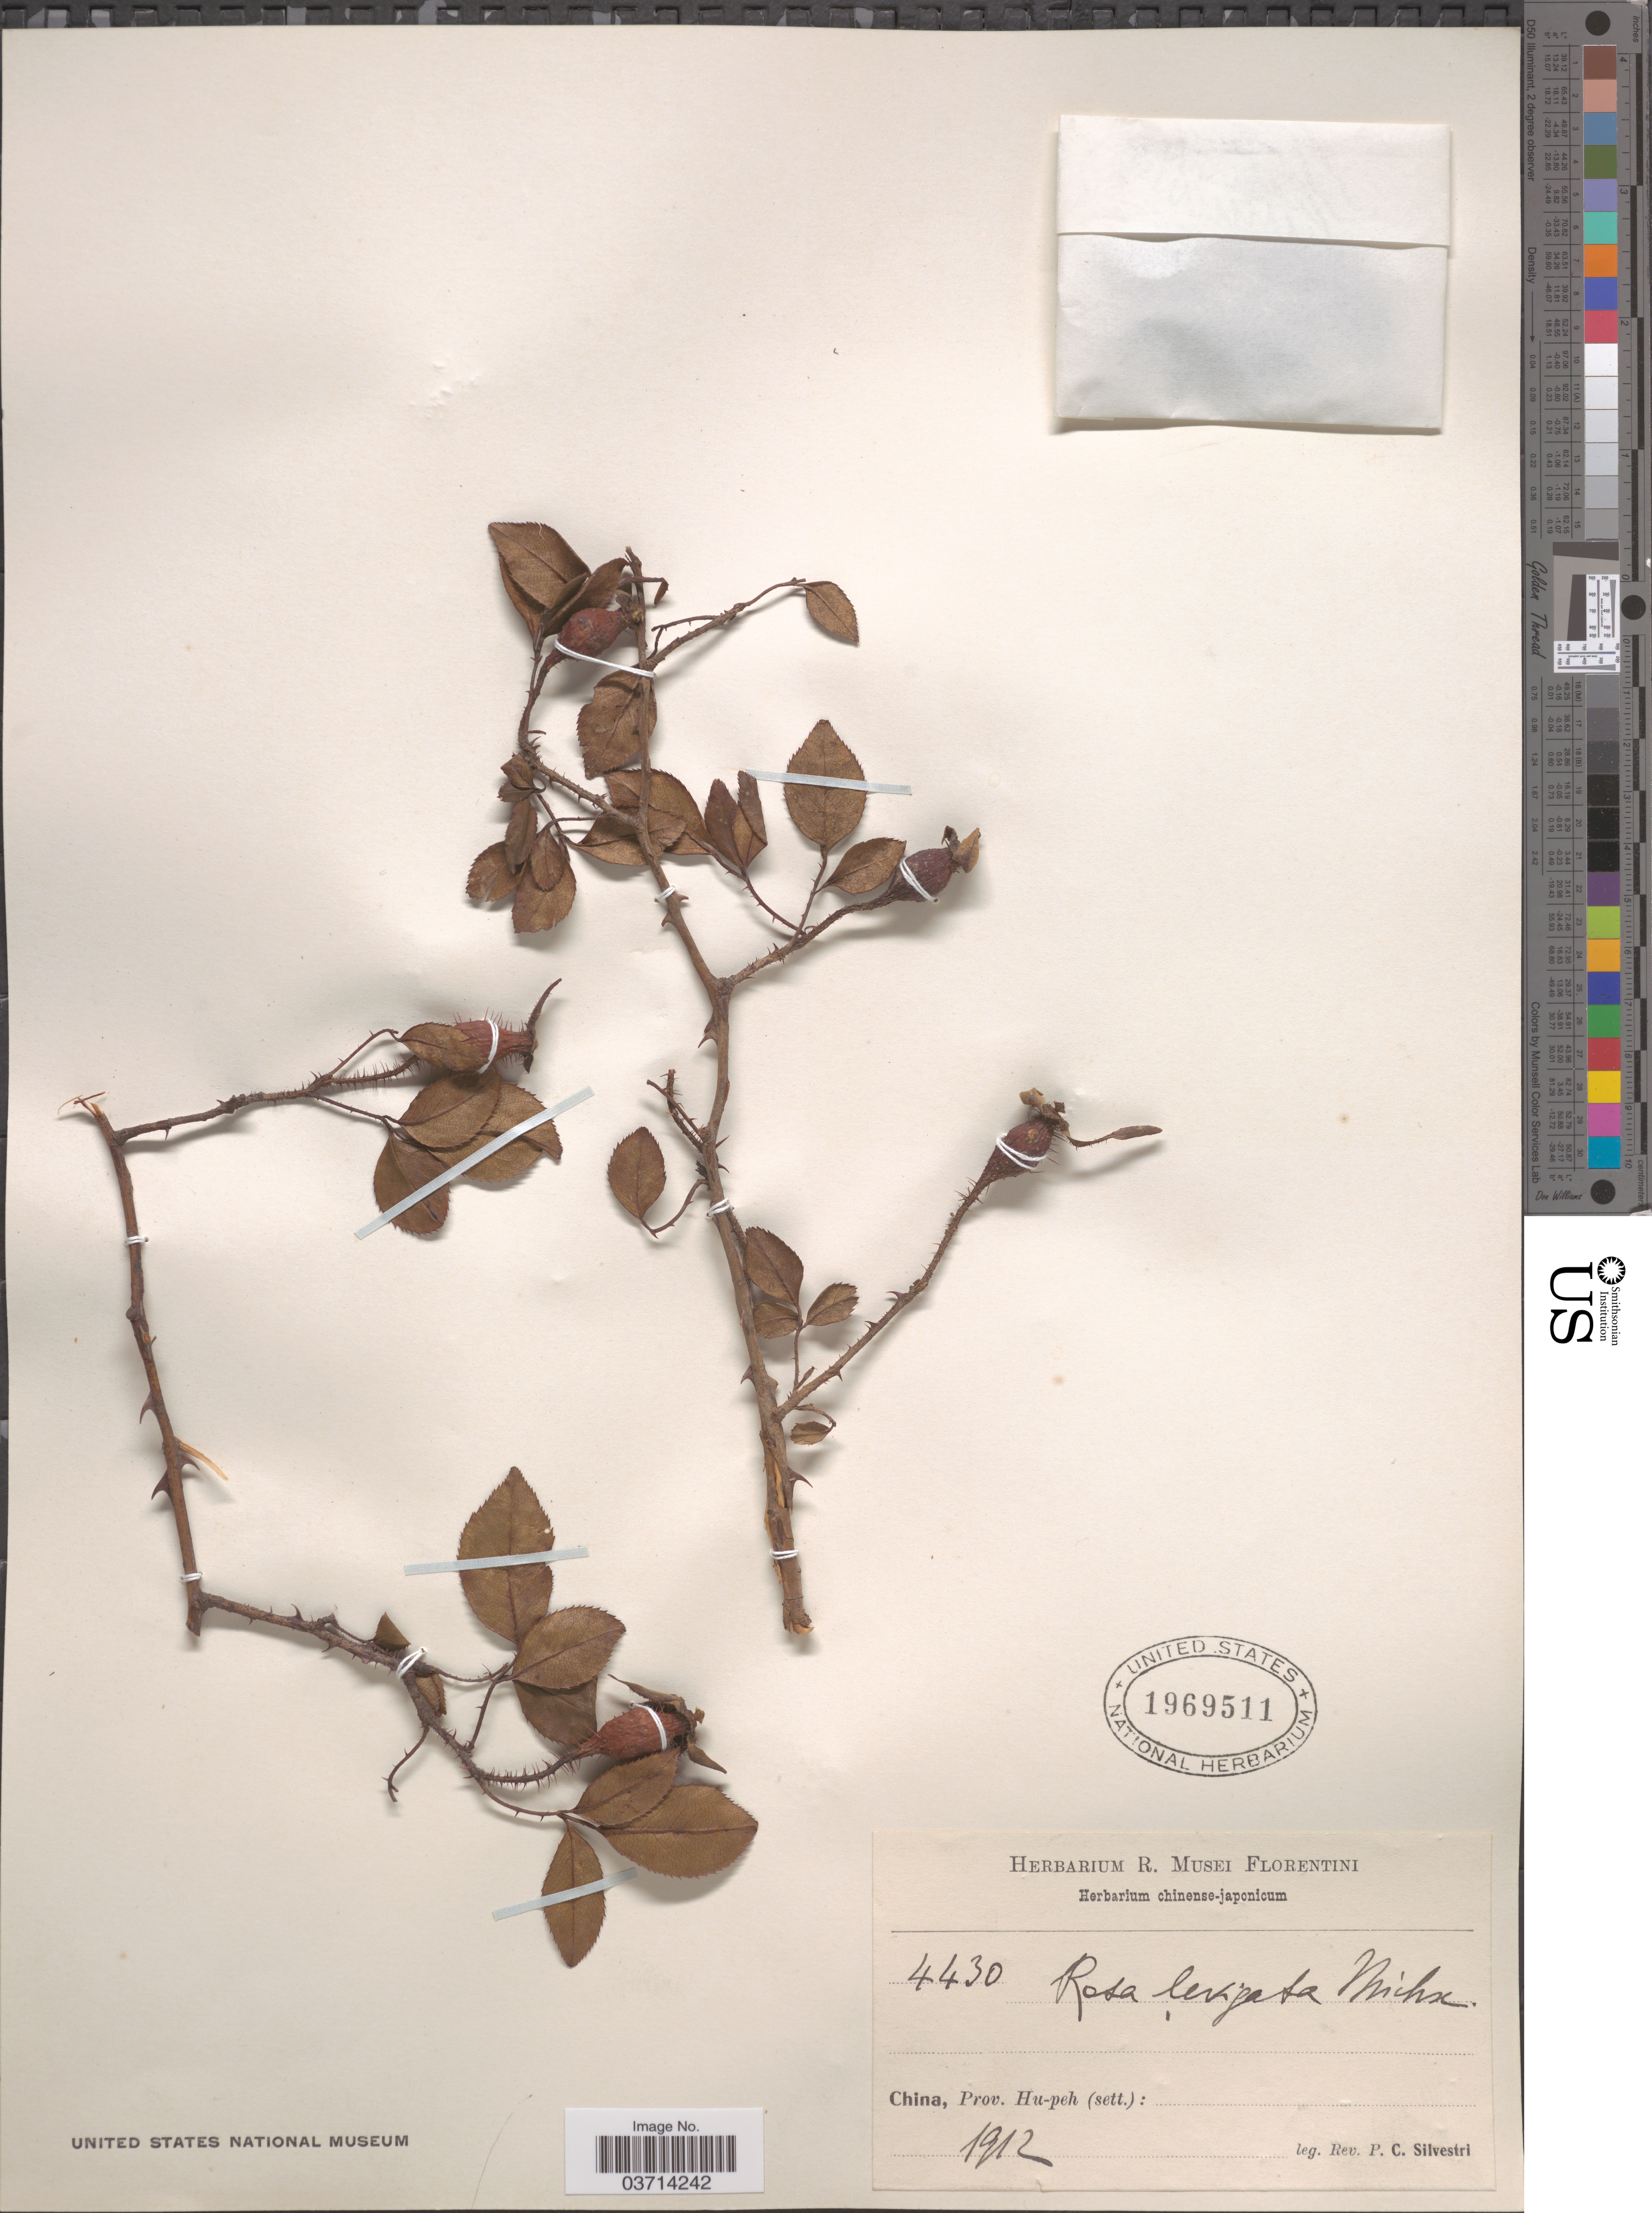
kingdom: Plantae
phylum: Tracheophyta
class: Magnoliopsida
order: Rosales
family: Rosaceae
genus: Rosa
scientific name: Rosa laevigata var. typica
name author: Herr.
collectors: P. Silvestri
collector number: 4430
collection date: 1912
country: China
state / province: Hubei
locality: Prov. Hu-peh (sett.).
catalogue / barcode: US 1969511